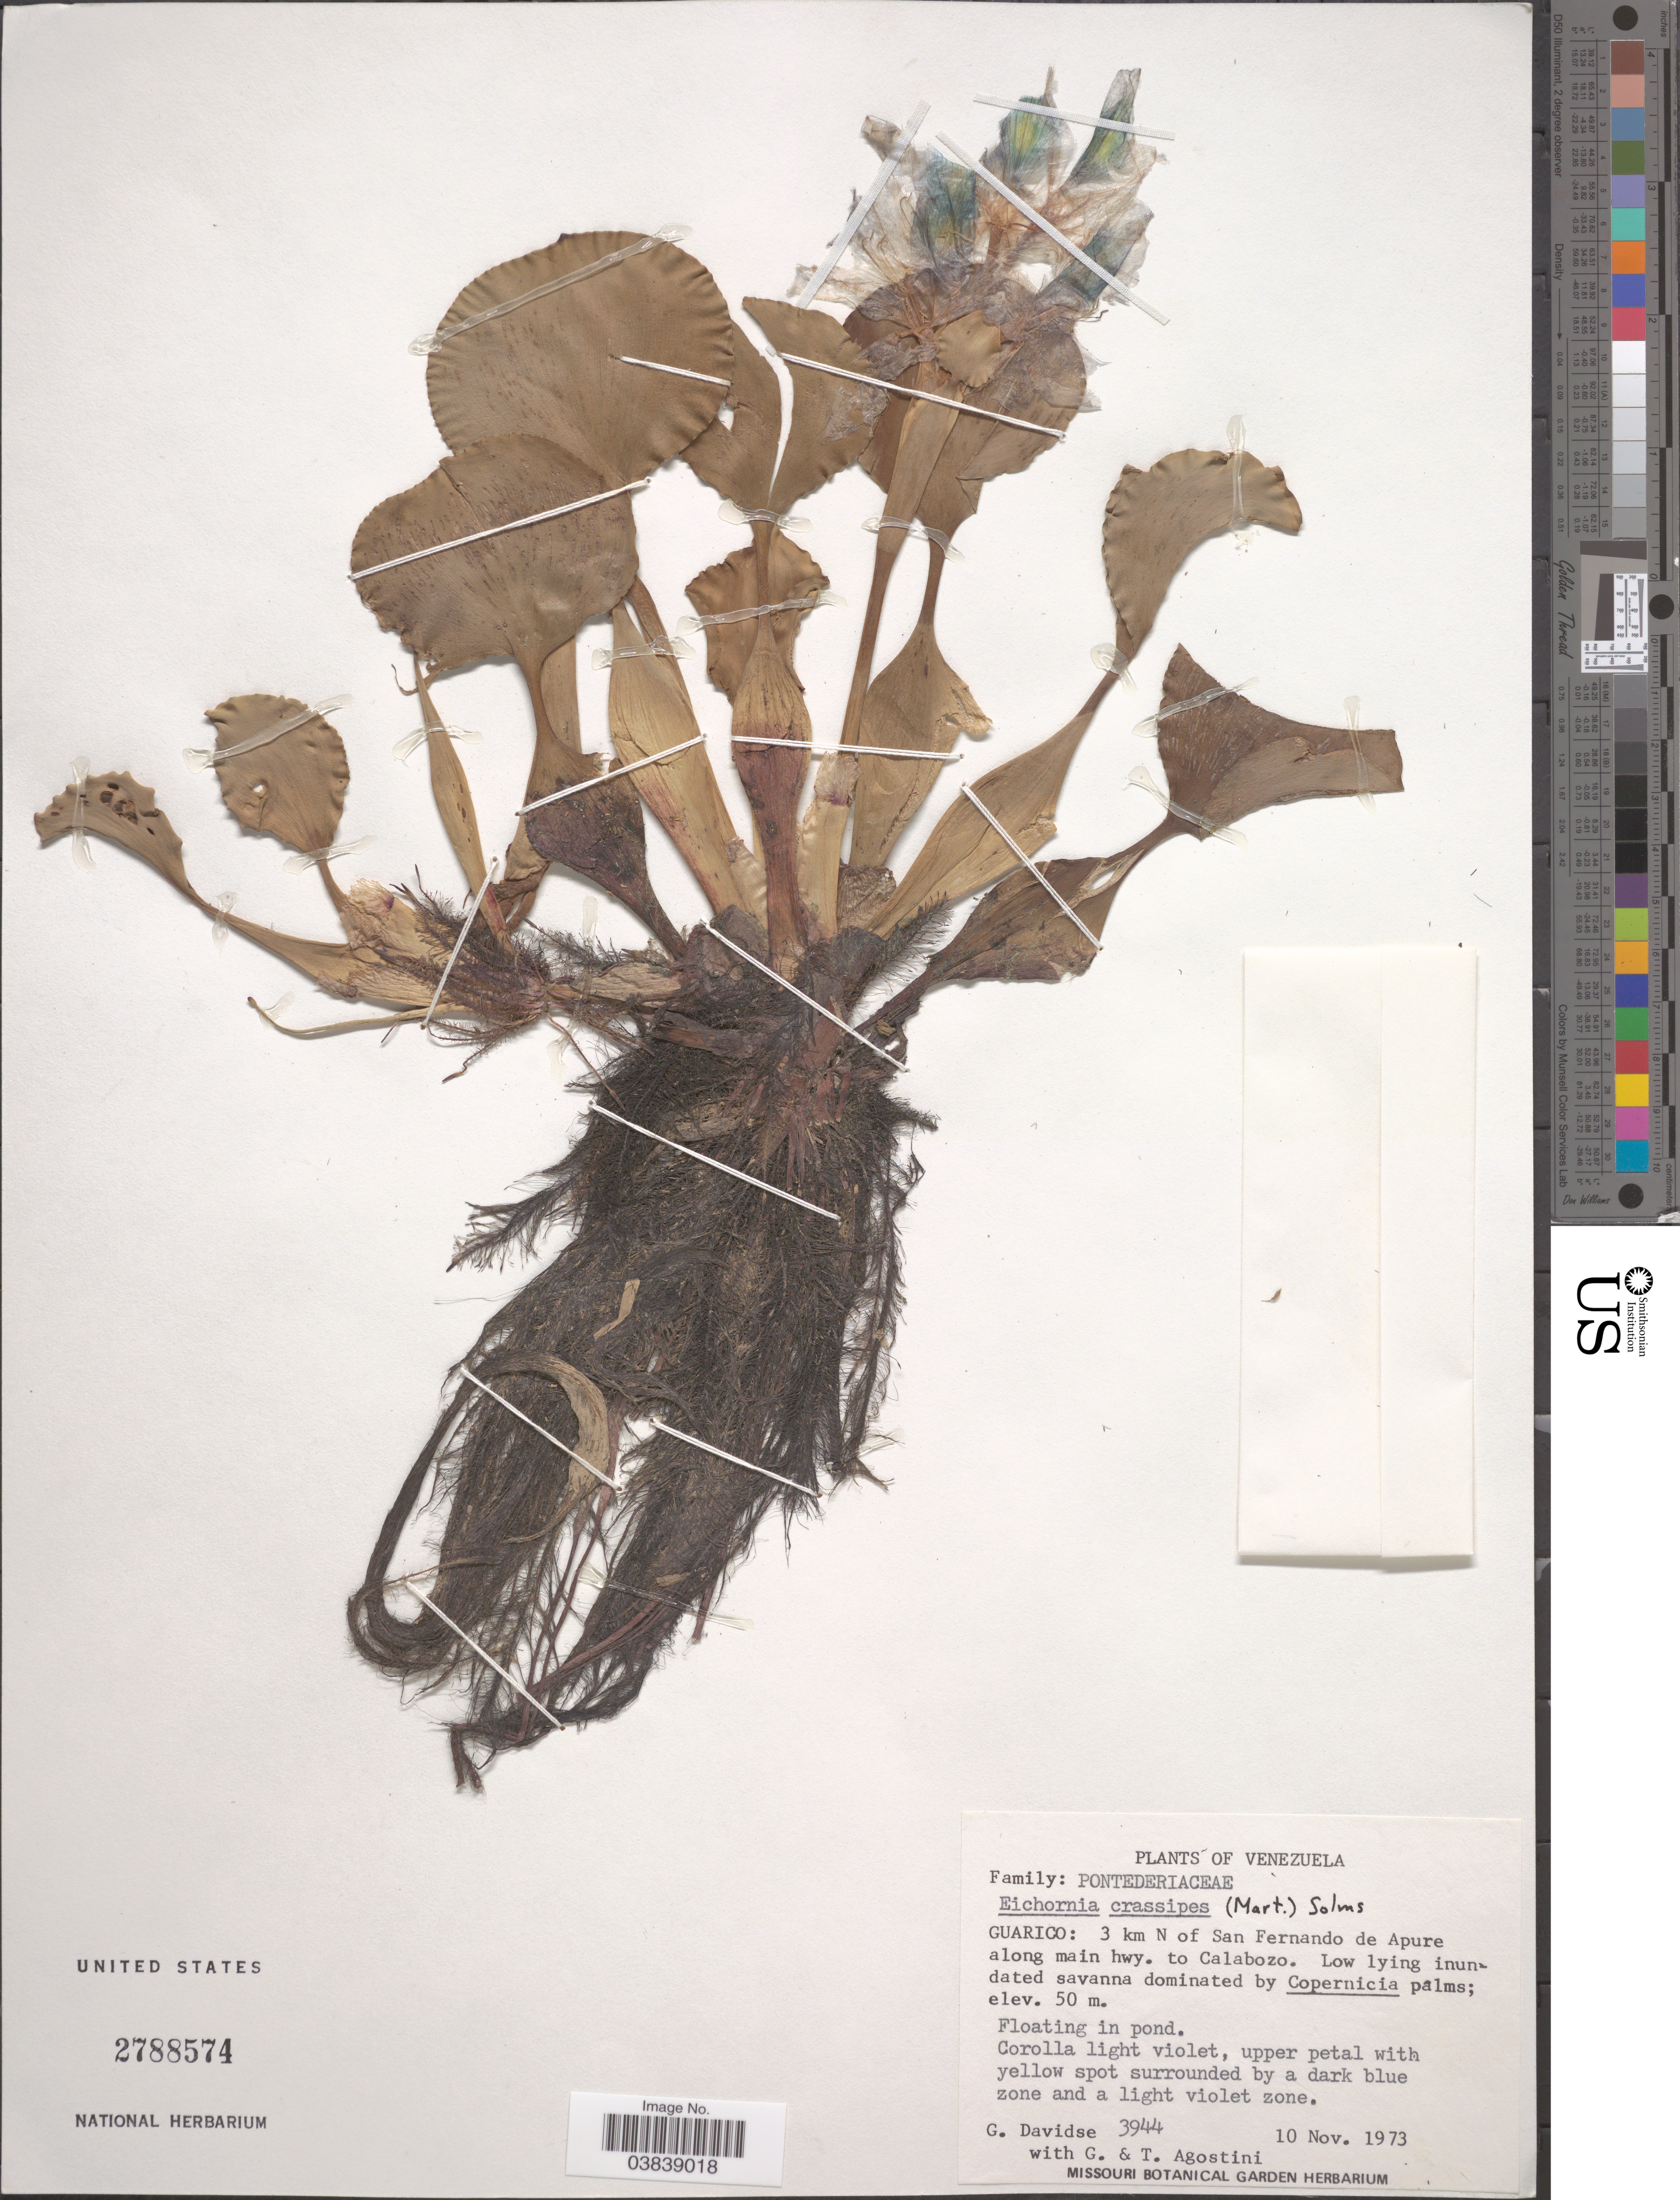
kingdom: Plantae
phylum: Tracheophyta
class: Liliopsida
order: Commelinales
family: Pontederiaceae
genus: Eichhornia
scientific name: Eichhornia crassipes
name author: (Mart.) Solms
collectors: G. Davidse, G. Agostini & T. Agostini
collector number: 3944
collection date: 1973-11-10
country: Venezuela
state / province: Guarico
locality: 3 km N of San Fernando de Apure along main hwy. to Calabozo.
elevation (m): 50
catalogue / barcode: US 2788574